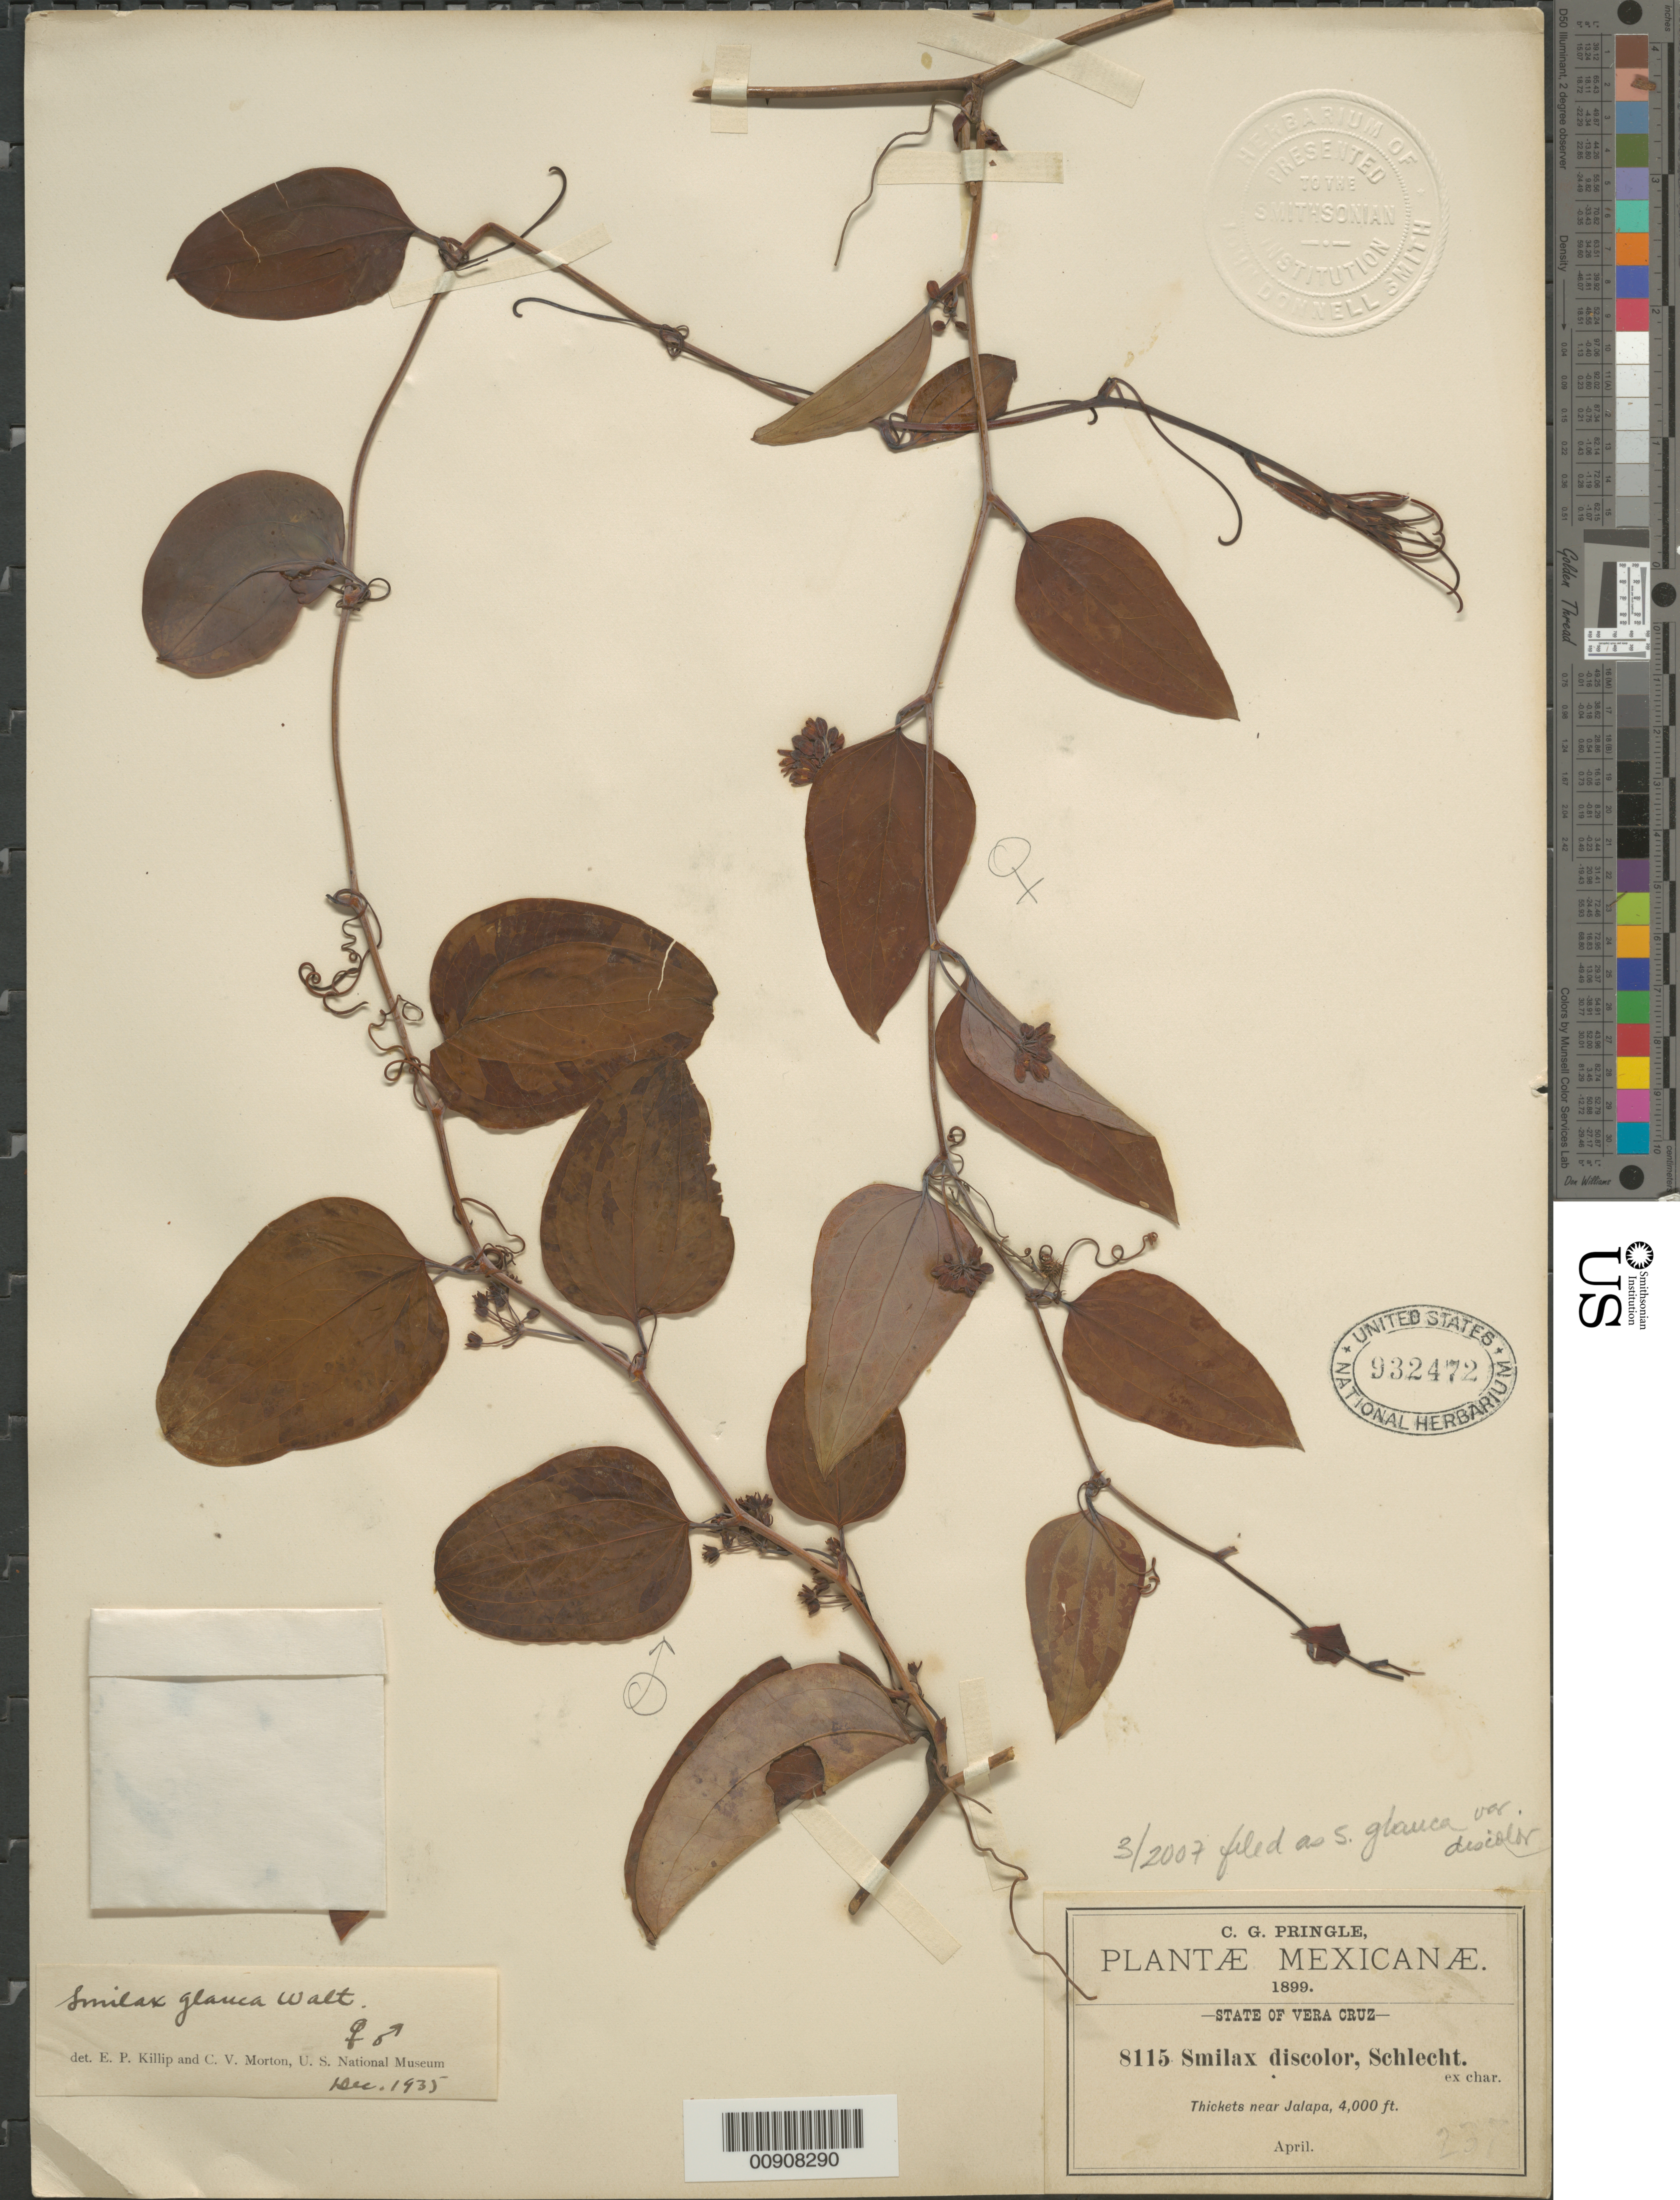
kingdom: Plantae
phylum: Tracheophyta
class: Liliopsida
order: Liliales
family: Smilacaceae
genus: Smilax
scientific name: Smilax glauca var. discolor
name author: (Schltdl.) C.V. Morton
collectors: C. G. Pringle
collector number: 8115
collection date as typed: Apr 1899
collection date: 1899-04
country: Mexico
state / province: Veracruz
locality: Near Jalapa, Veracruz.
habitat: Thickets.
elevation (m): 1219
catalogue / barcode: US 932472